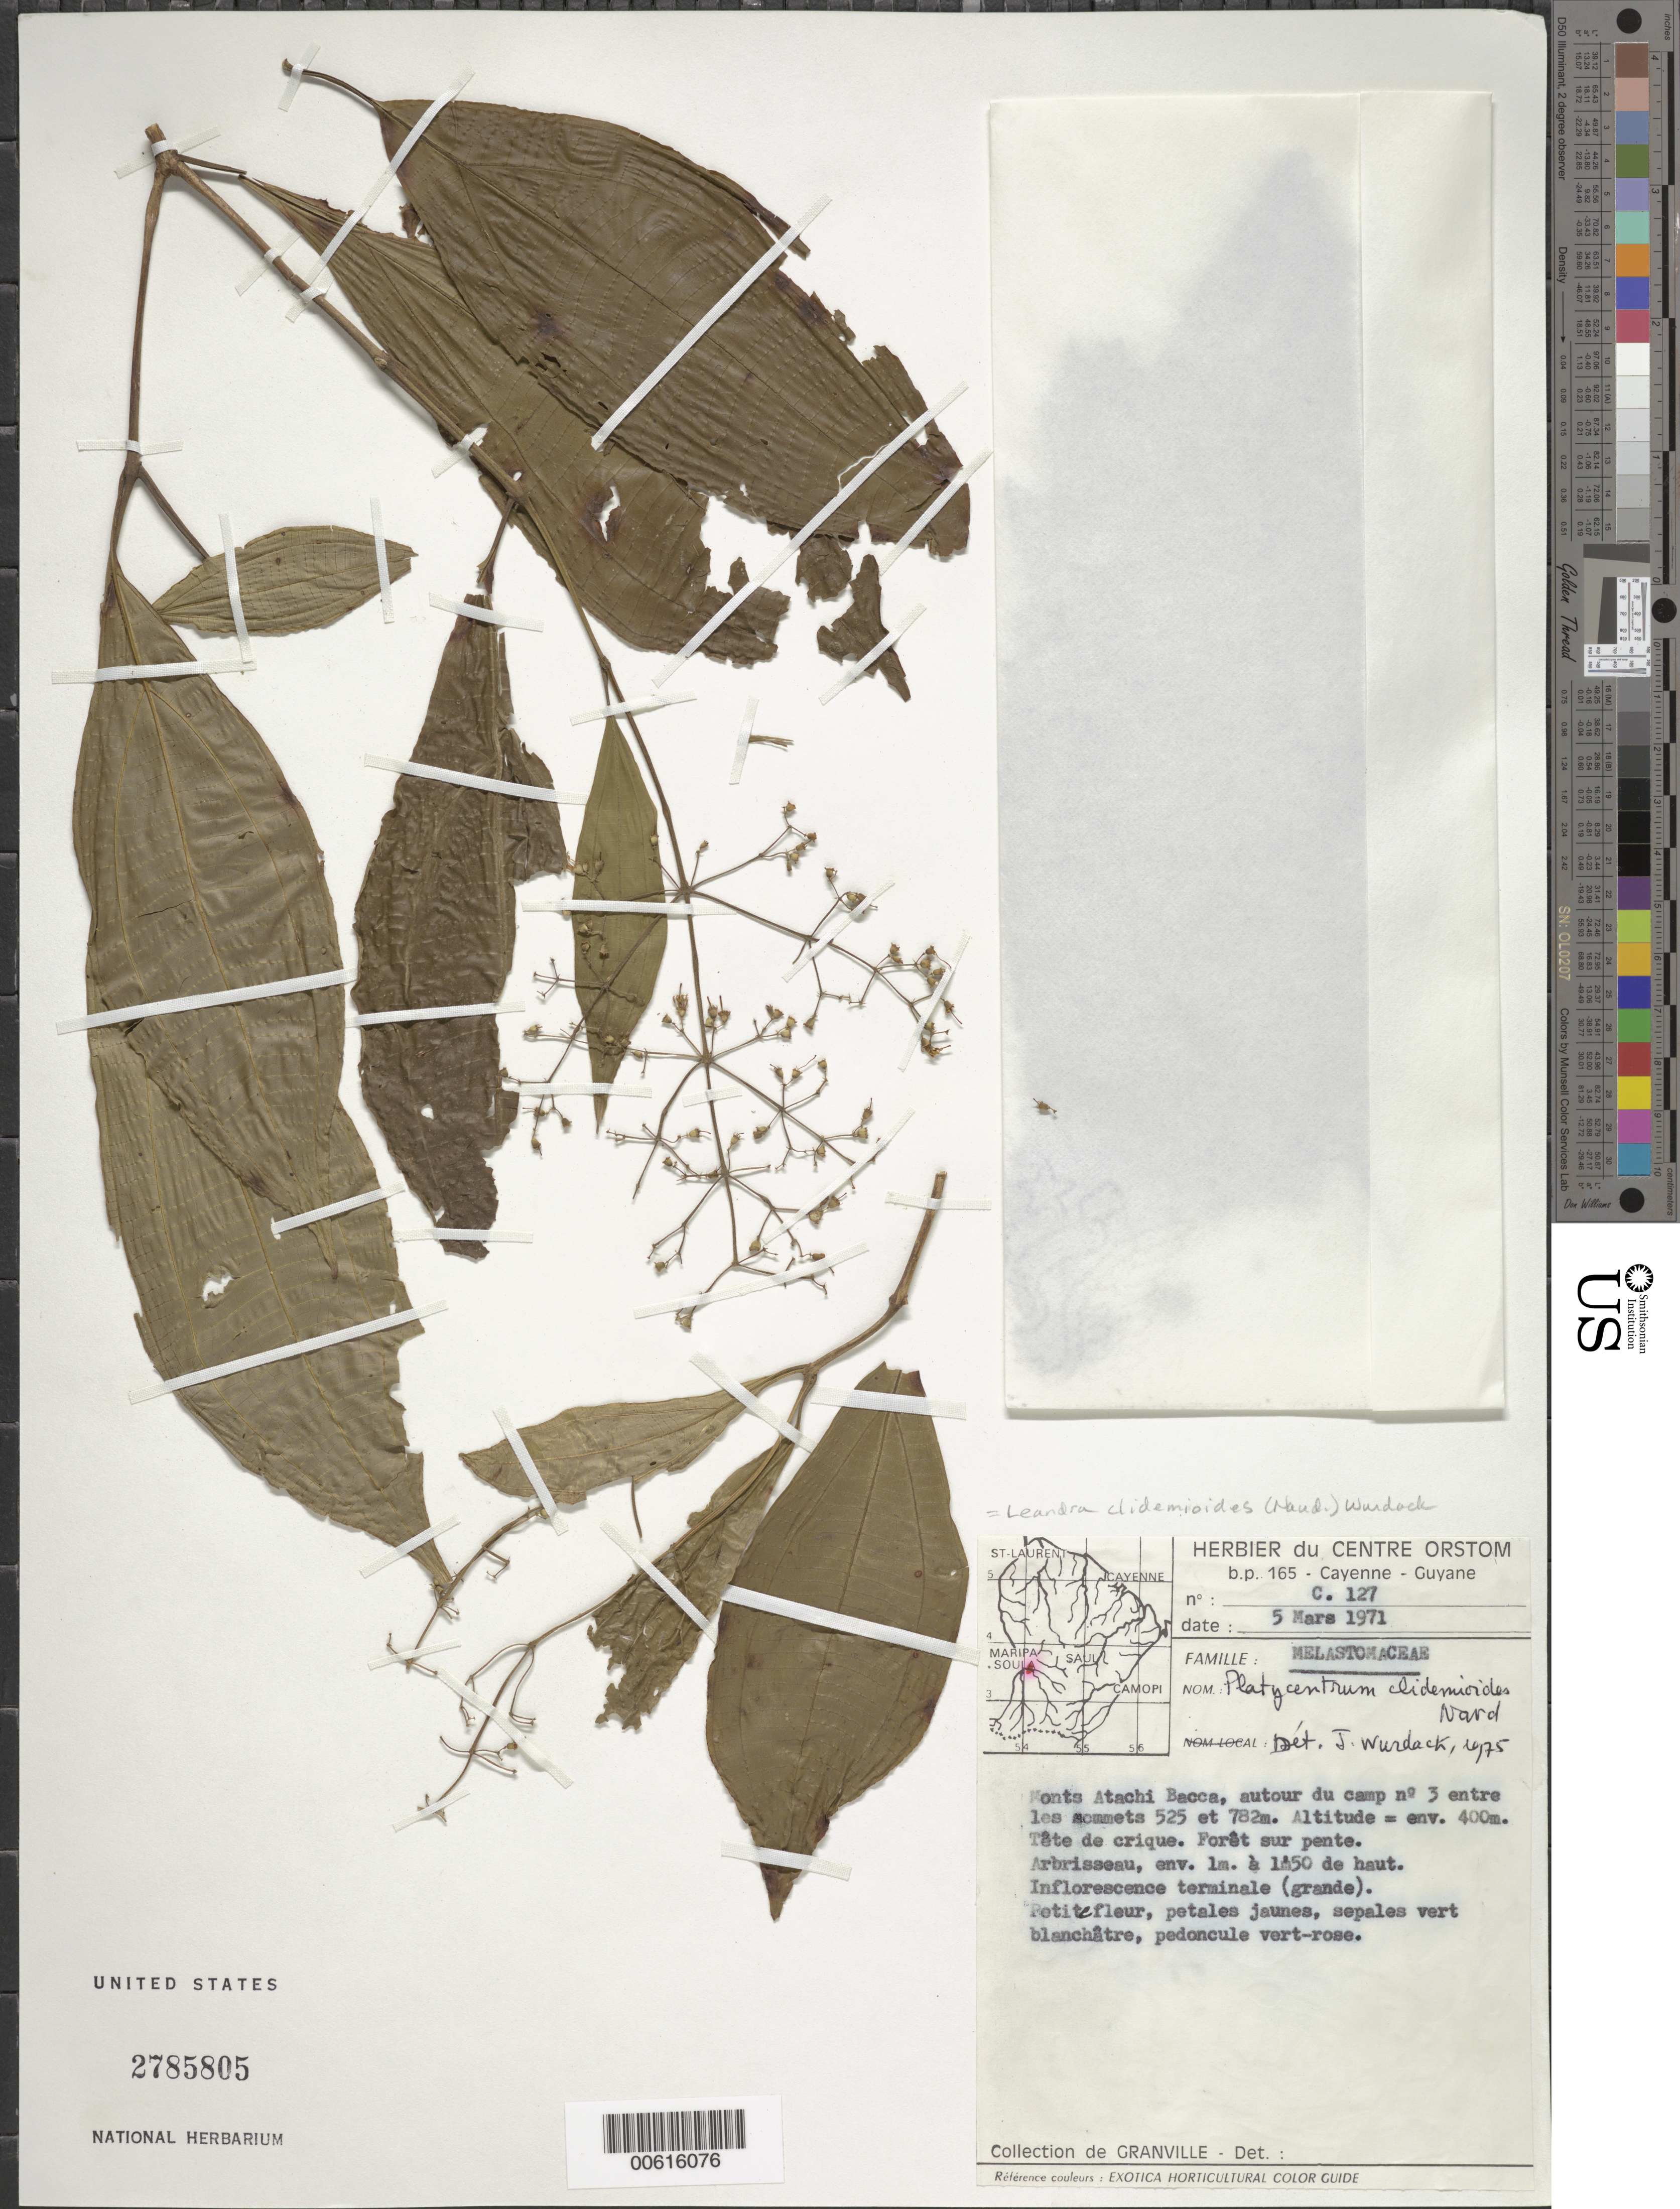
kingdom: Plantae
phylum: Tracheophyta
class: Magnoliopsida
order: Myrtales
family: Melastomataceae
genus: Leandra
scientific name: Leandra clidemioides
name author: (Naudin) Wurdack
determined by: Wurdack, John J., (US), US (UNITED STATES)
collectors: J.-J. de Granville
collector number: C 127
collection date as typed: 7-Dec-94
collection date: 1994-12-07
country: French Guiana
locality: Monts Atachi Bacca, camp no. 3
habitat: Entre les sommets 525 et 782m. Tete de crique. Foret sur pente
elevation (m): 400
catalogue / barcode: US 2785805